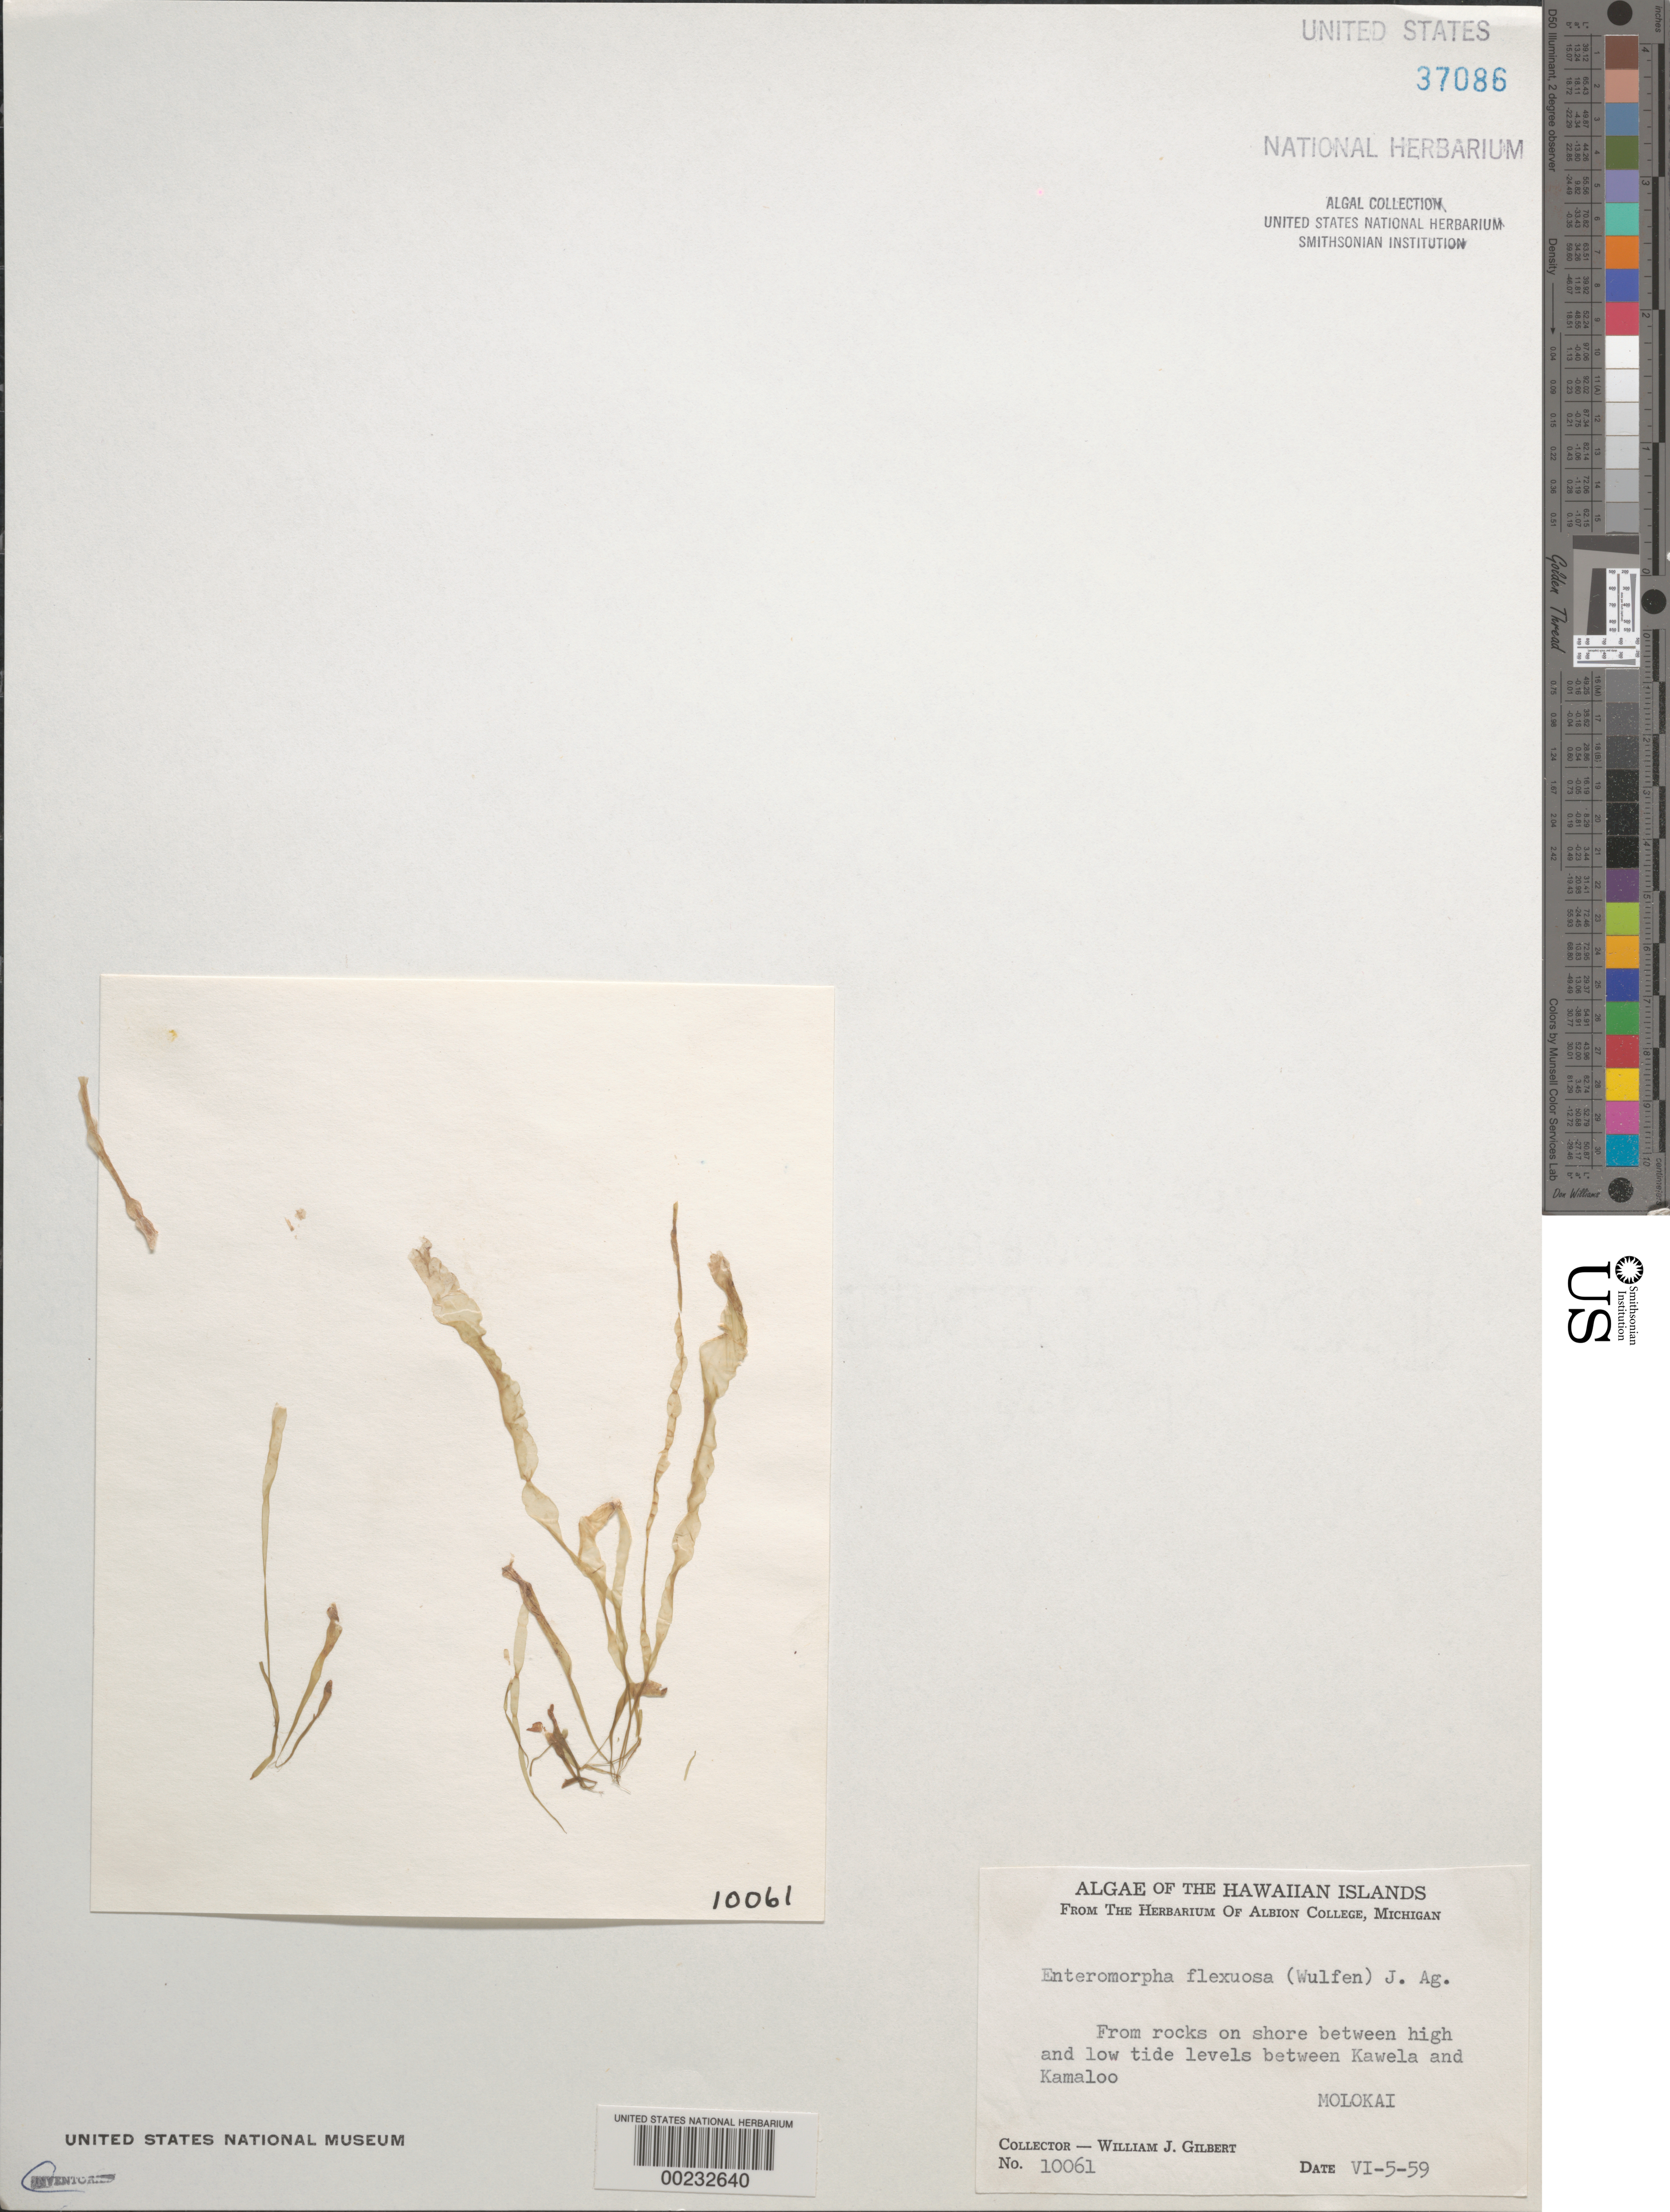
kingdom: Plantae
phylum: Chlorophyta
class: Ulvophyceae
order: Ulvales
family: Ulvaceae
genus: Ulva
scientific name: Ulva flexuosa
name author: Wulfen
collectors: W. J. Gilbert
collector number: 10061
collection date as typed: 05 Jun 1959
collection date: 1959-06-05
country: United States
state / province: Hawaii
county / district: Maui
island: Moloka'i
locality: Between Kawela and Kamaloo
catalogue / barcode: US 37086